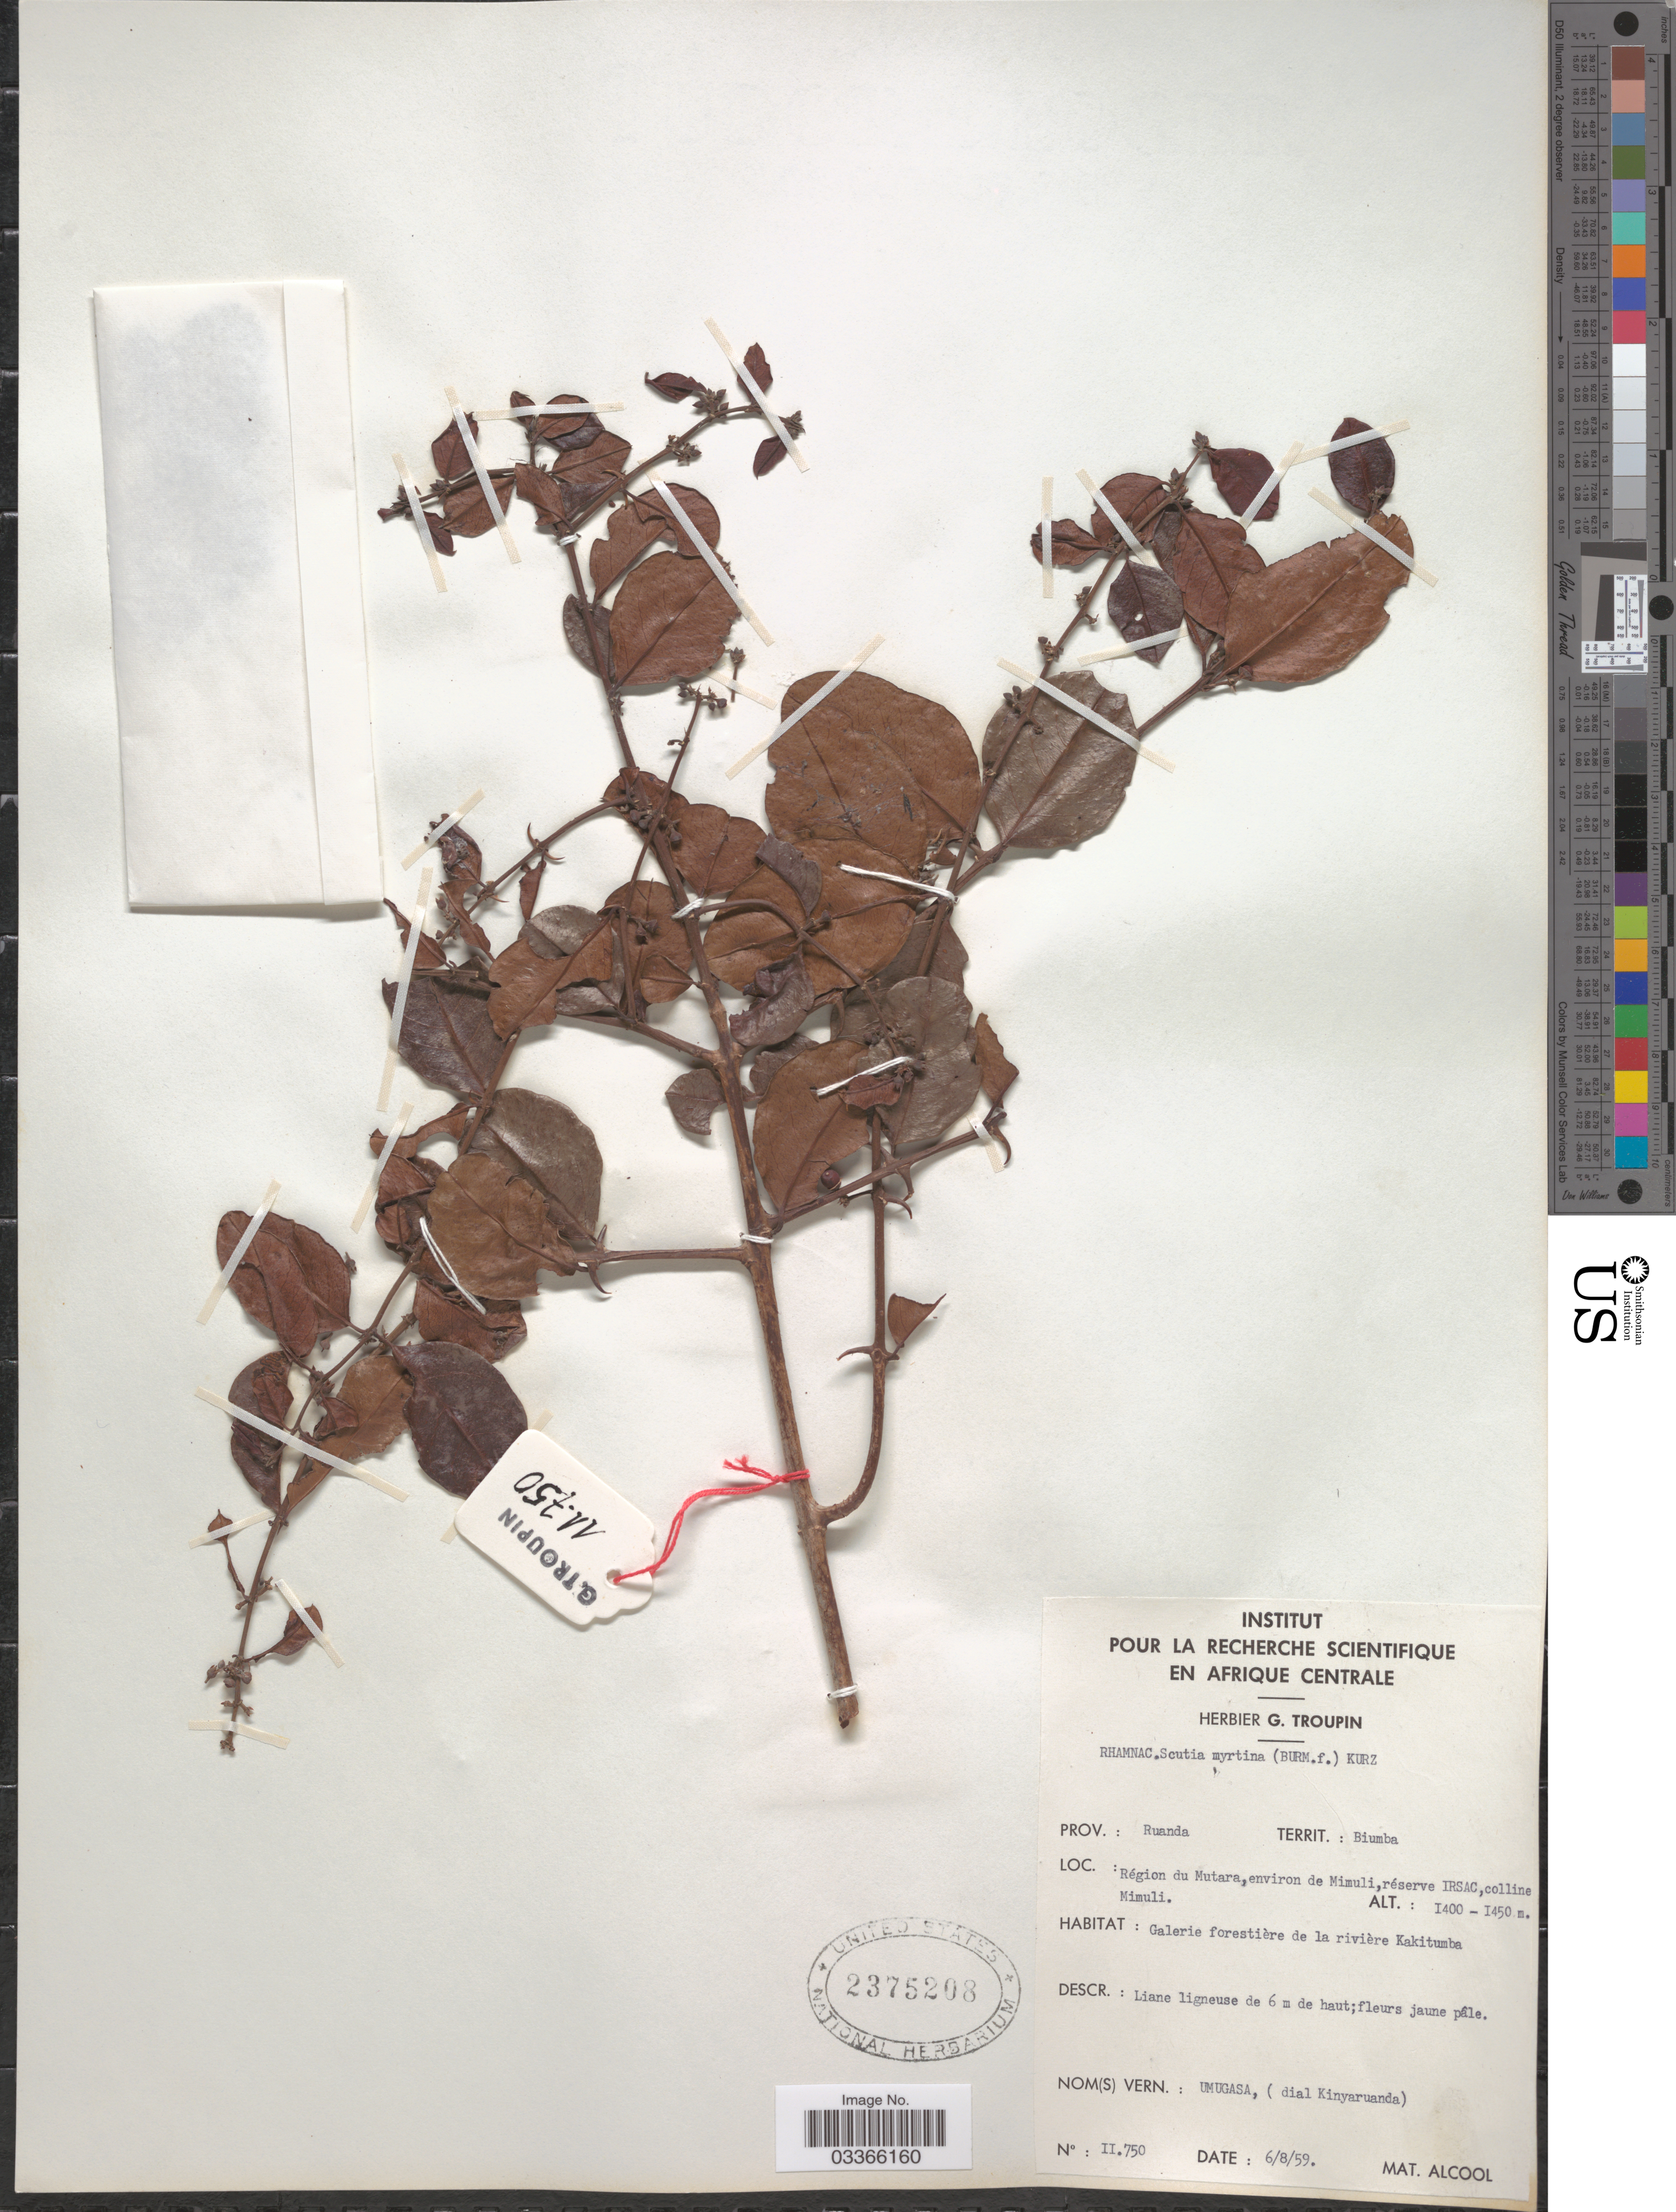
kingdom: Plantae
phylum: Tracheophyta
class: Magnoliopsida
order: Rosales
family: Rhamnaceae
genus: Scutia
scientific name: Scutia myrtina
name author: (Burm. f.) Kurz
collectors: ex herb. G. Troupin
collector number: II750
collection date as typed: Transcribed d/m/y: 6/8/59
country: Rwanda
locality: Prov.: Ruanda, Territ.: Biumba, Région du Mutara, environ de Mimuli, réserve IRSAC, colline Mimuli, Galerie forestière de la rivière Kakitumba.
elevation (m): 1400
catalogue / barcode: US 2375208